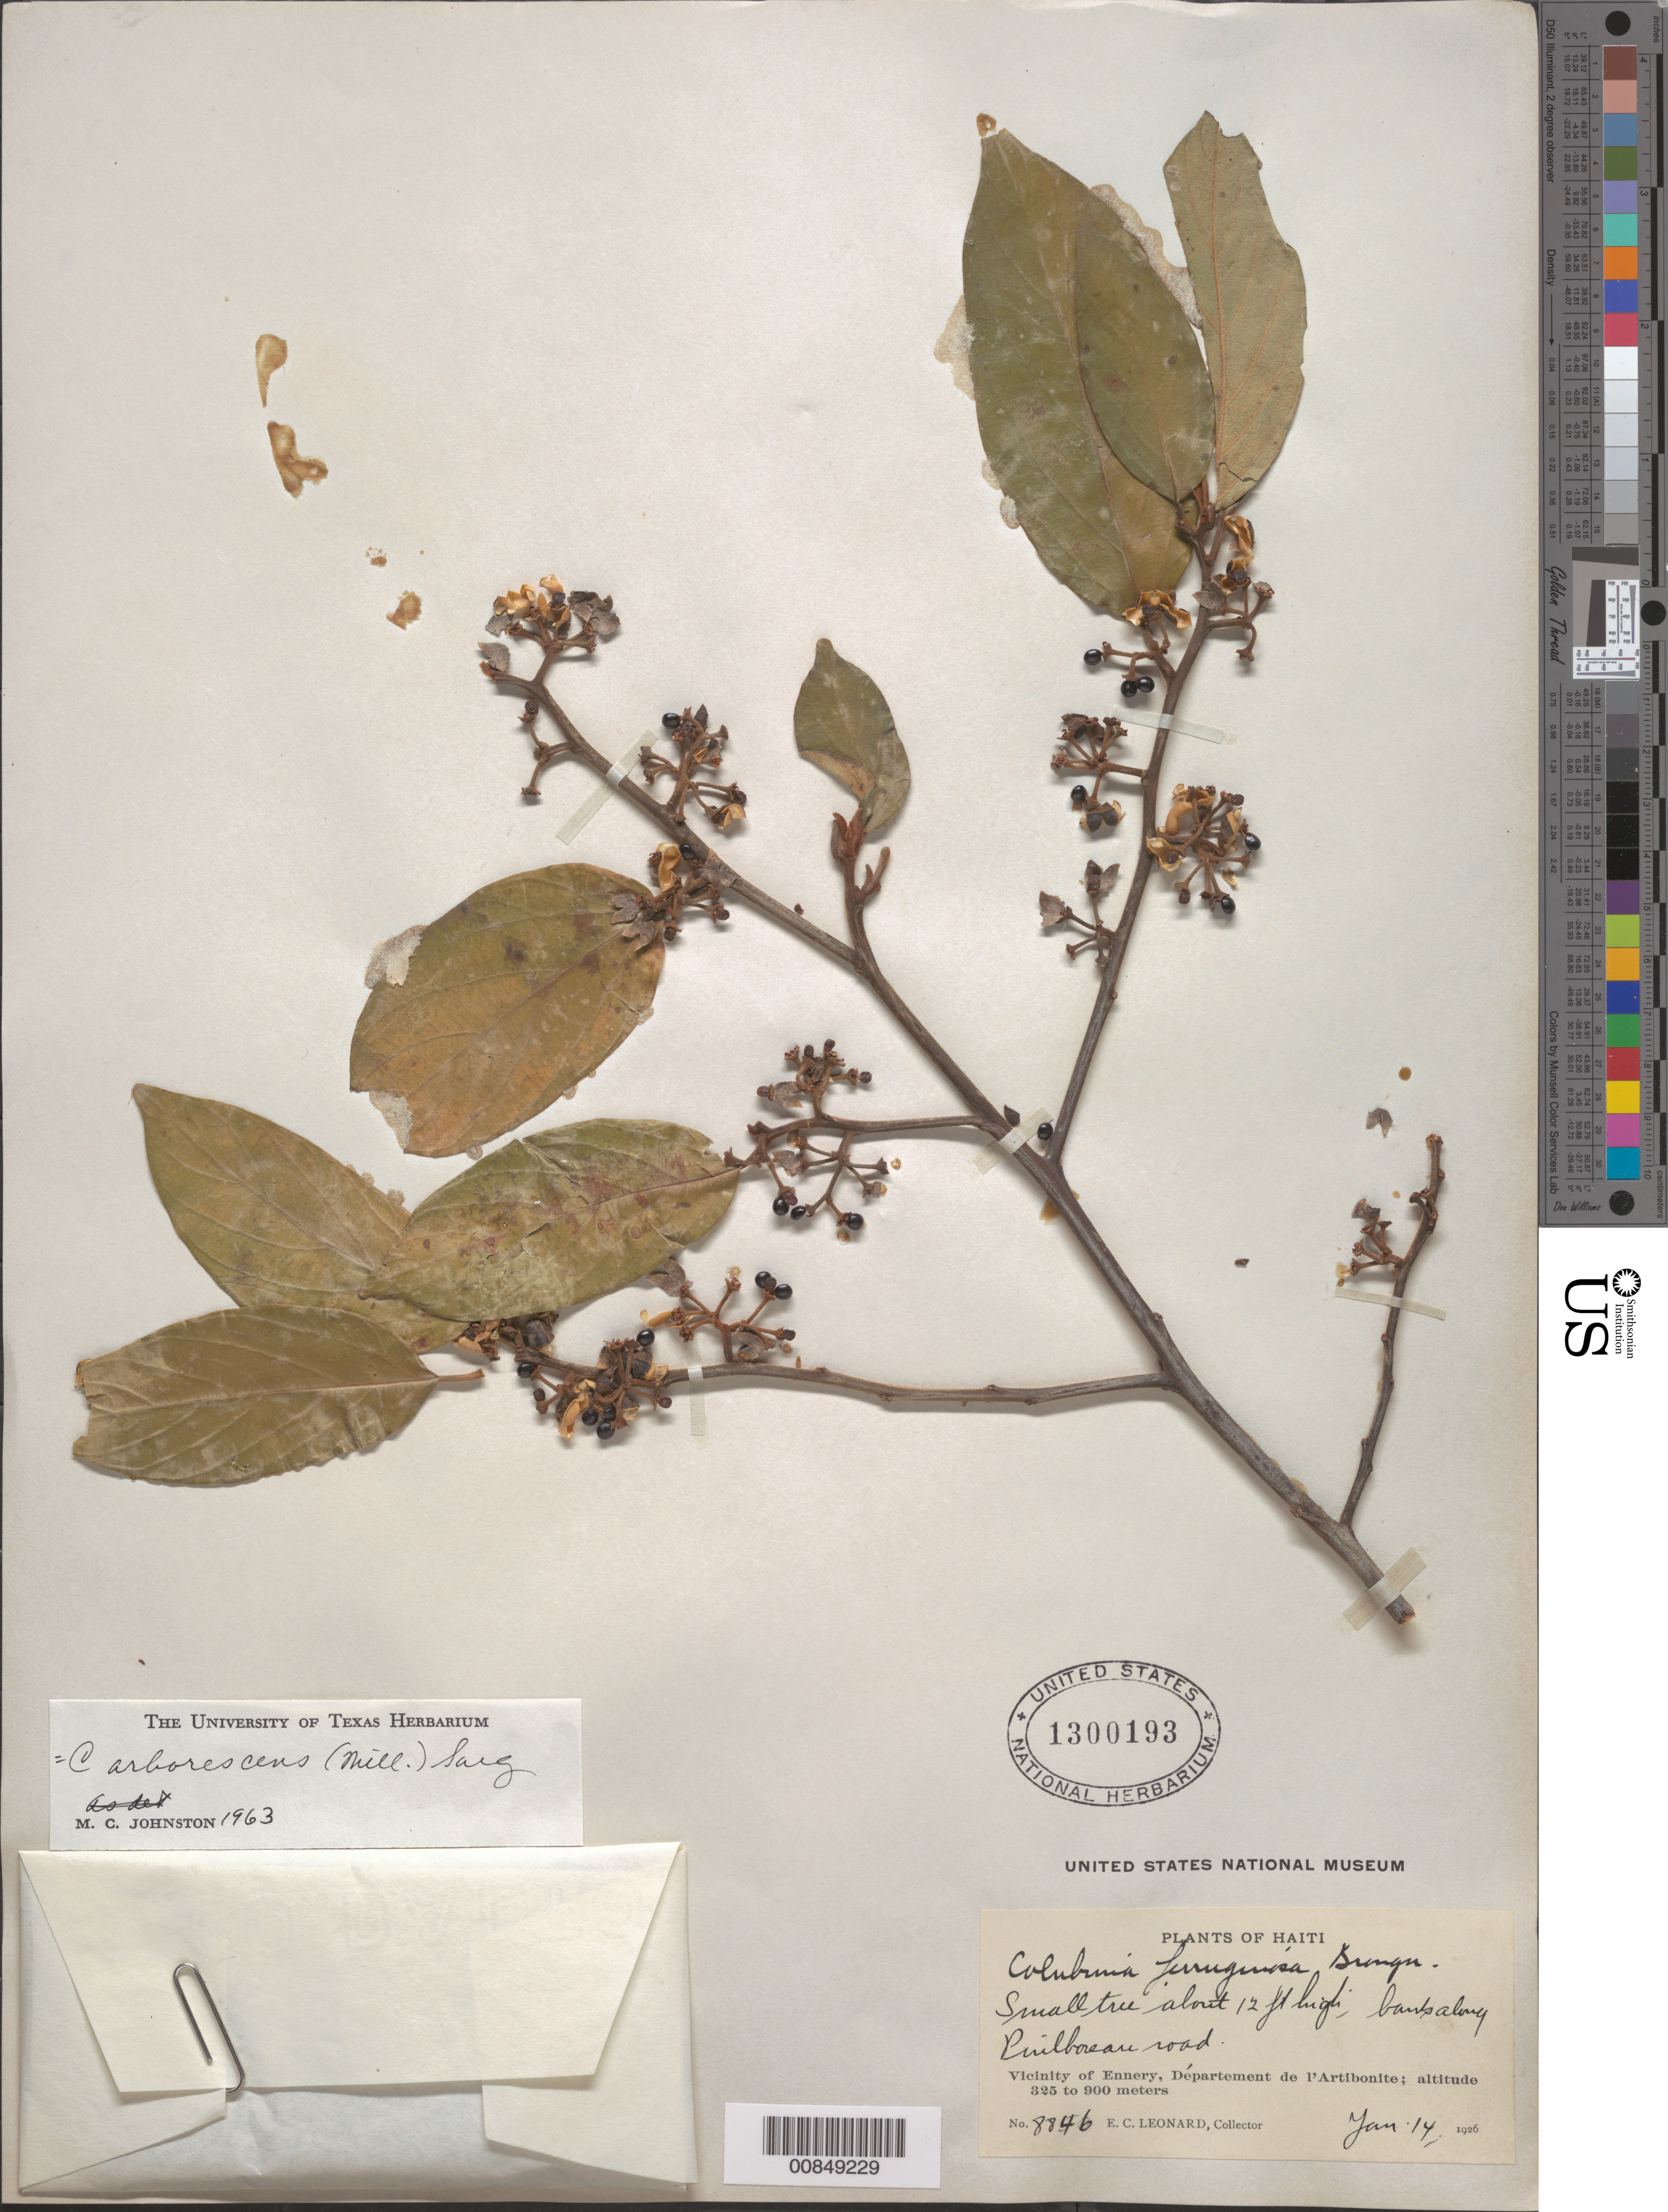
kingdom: Plantae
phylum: Tracheophyta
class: Magnoliopsida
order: Rosales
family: Rhamnaceae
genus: Colubrina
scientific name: Colubrina arborescens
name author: (Mill.) Sarg.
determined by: Johnston, Marshall C.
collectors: E. C. Leonard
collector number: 8846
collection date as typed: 14 Jan 1926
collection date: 1926-01-14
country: Haiti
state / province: Artibonite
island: Hispaniola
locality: Vicinity of Ennery, along Puilboreau Road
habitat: Road banks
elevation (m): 325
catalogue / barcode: US 1300193